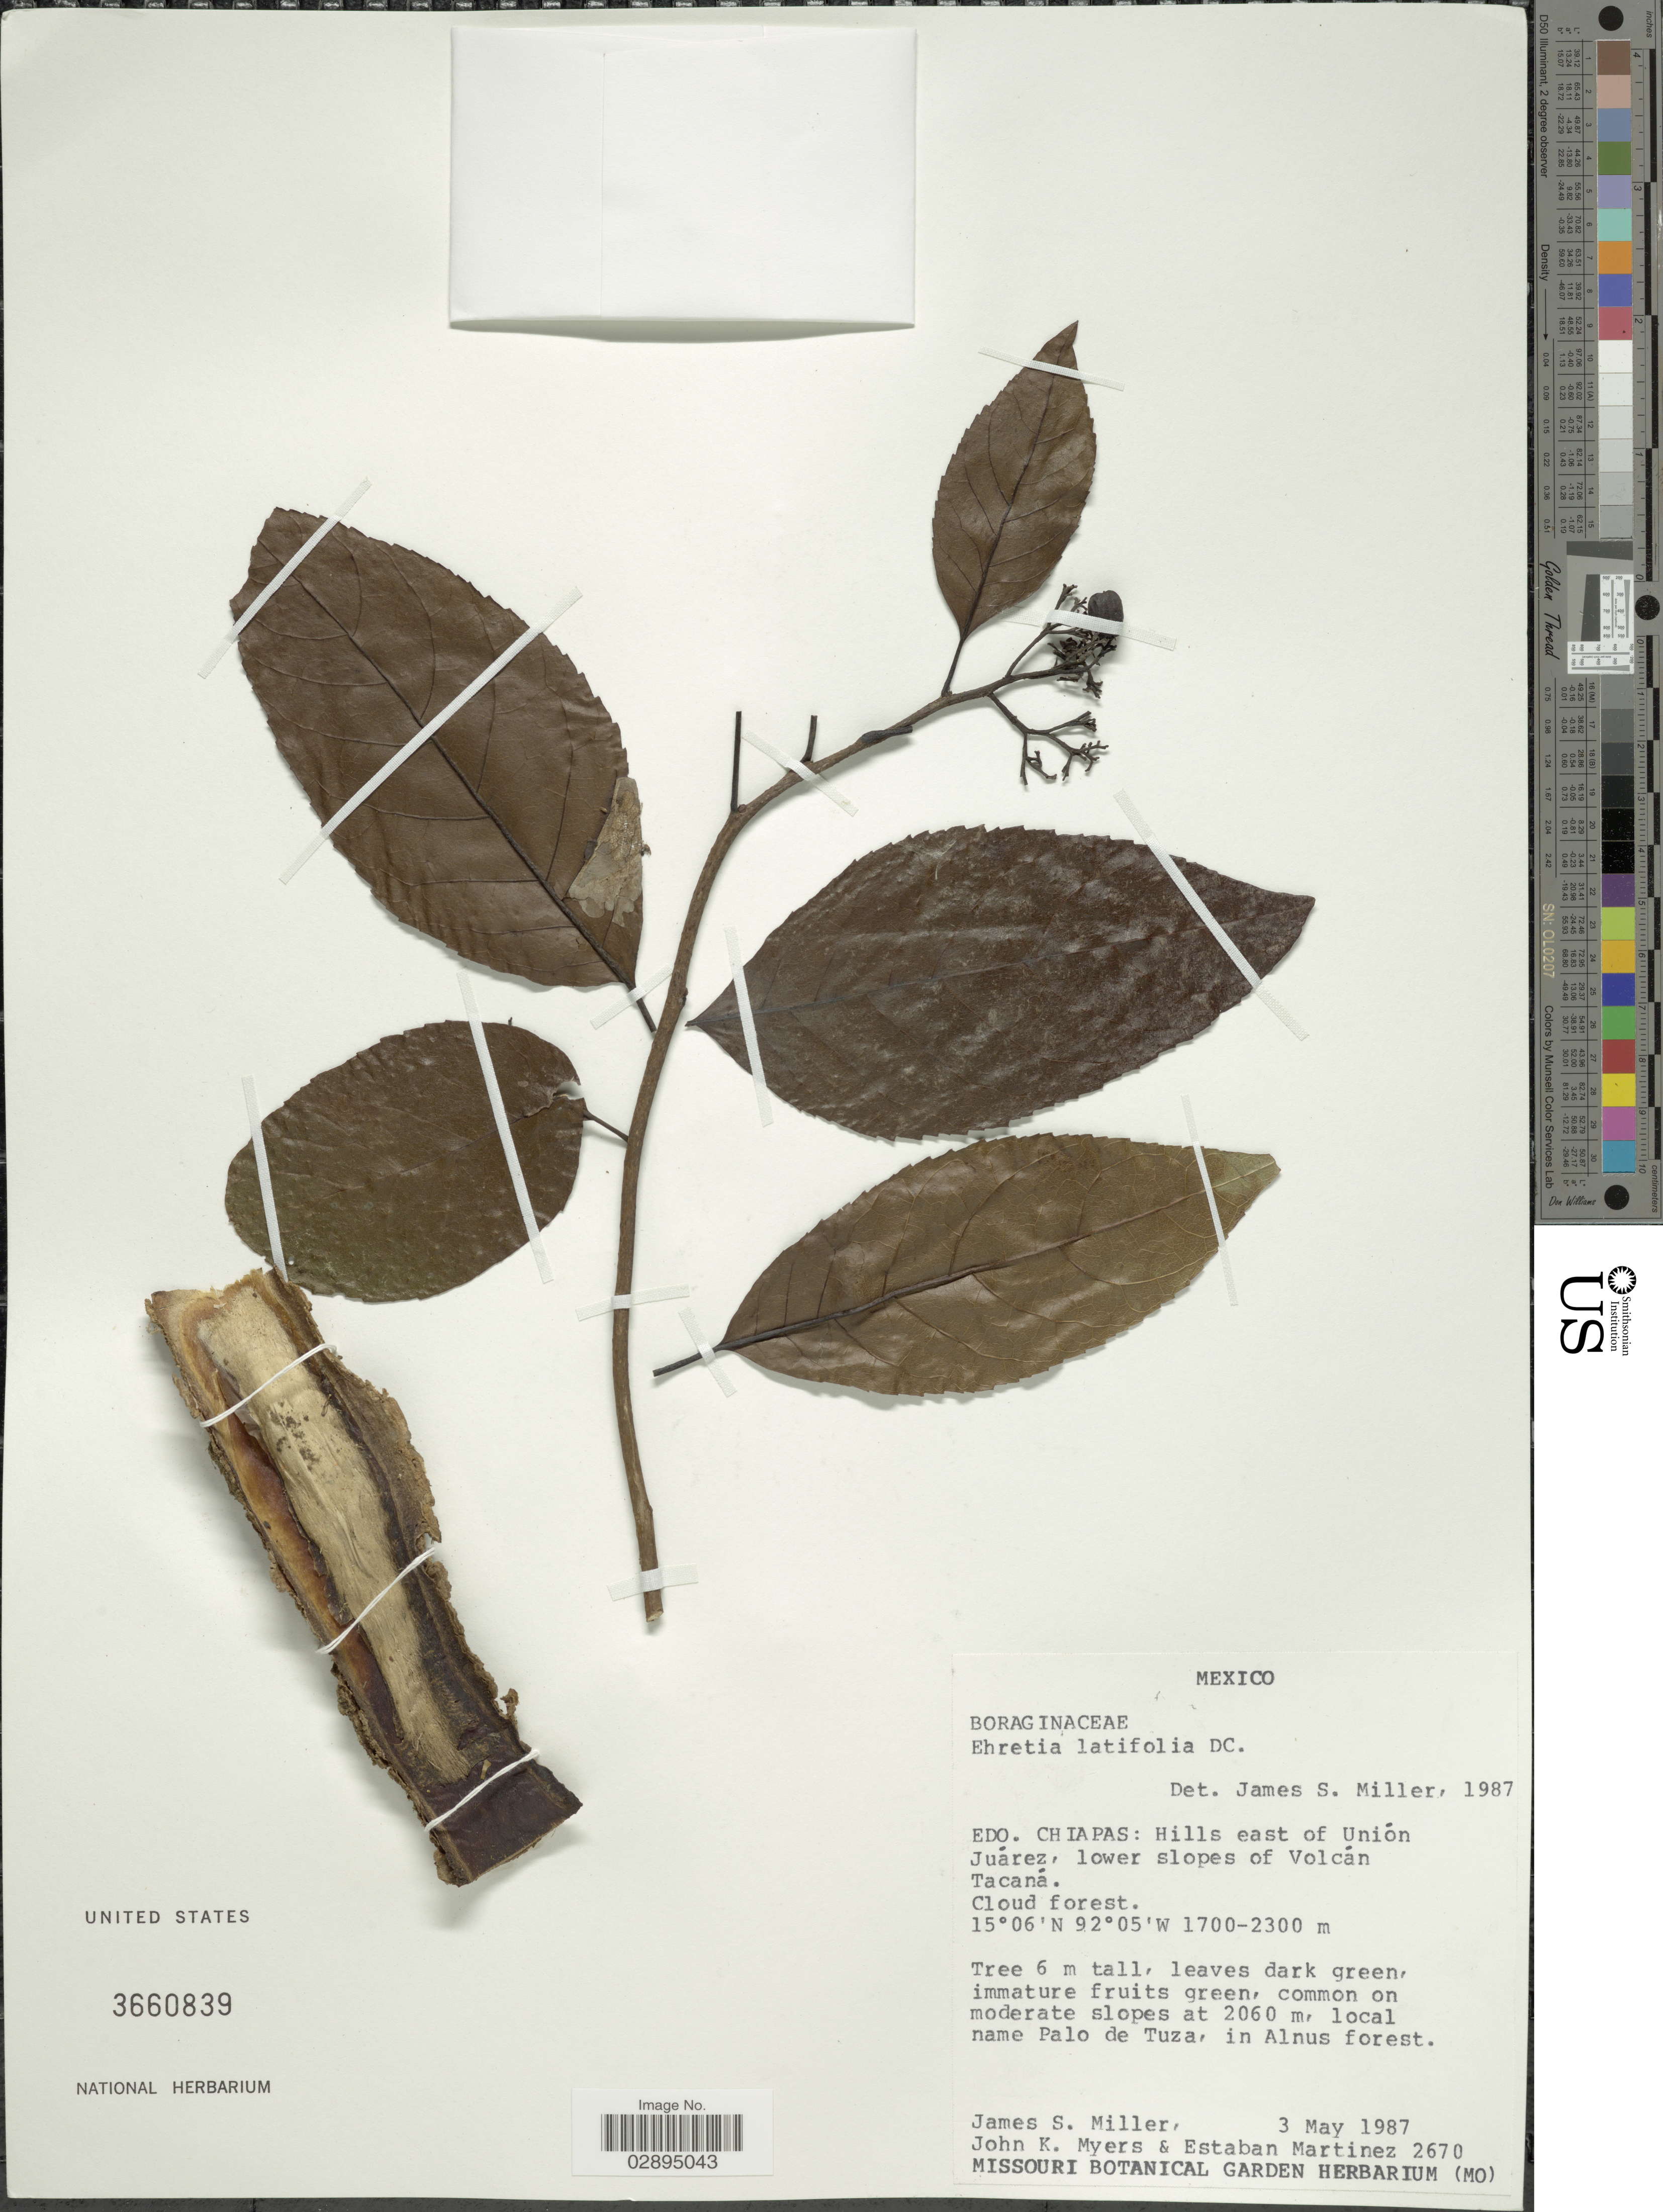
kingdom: Plantae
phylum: Tracheophyta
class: Magnoliopsida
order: Boraginales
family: Ehretiaceae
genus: Ehretia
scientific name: Ehretia latifolia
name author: DC.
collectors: J. S. Miller, J. Myers & E. Martínez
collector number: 2670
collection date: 1987-05-03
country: Mexico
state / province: Chiapas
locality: Edo. Chiapas: Hills east of Unión Juárez, lower slopes of Volcán Tacaná.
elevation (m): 1700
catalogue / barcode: US 3660839